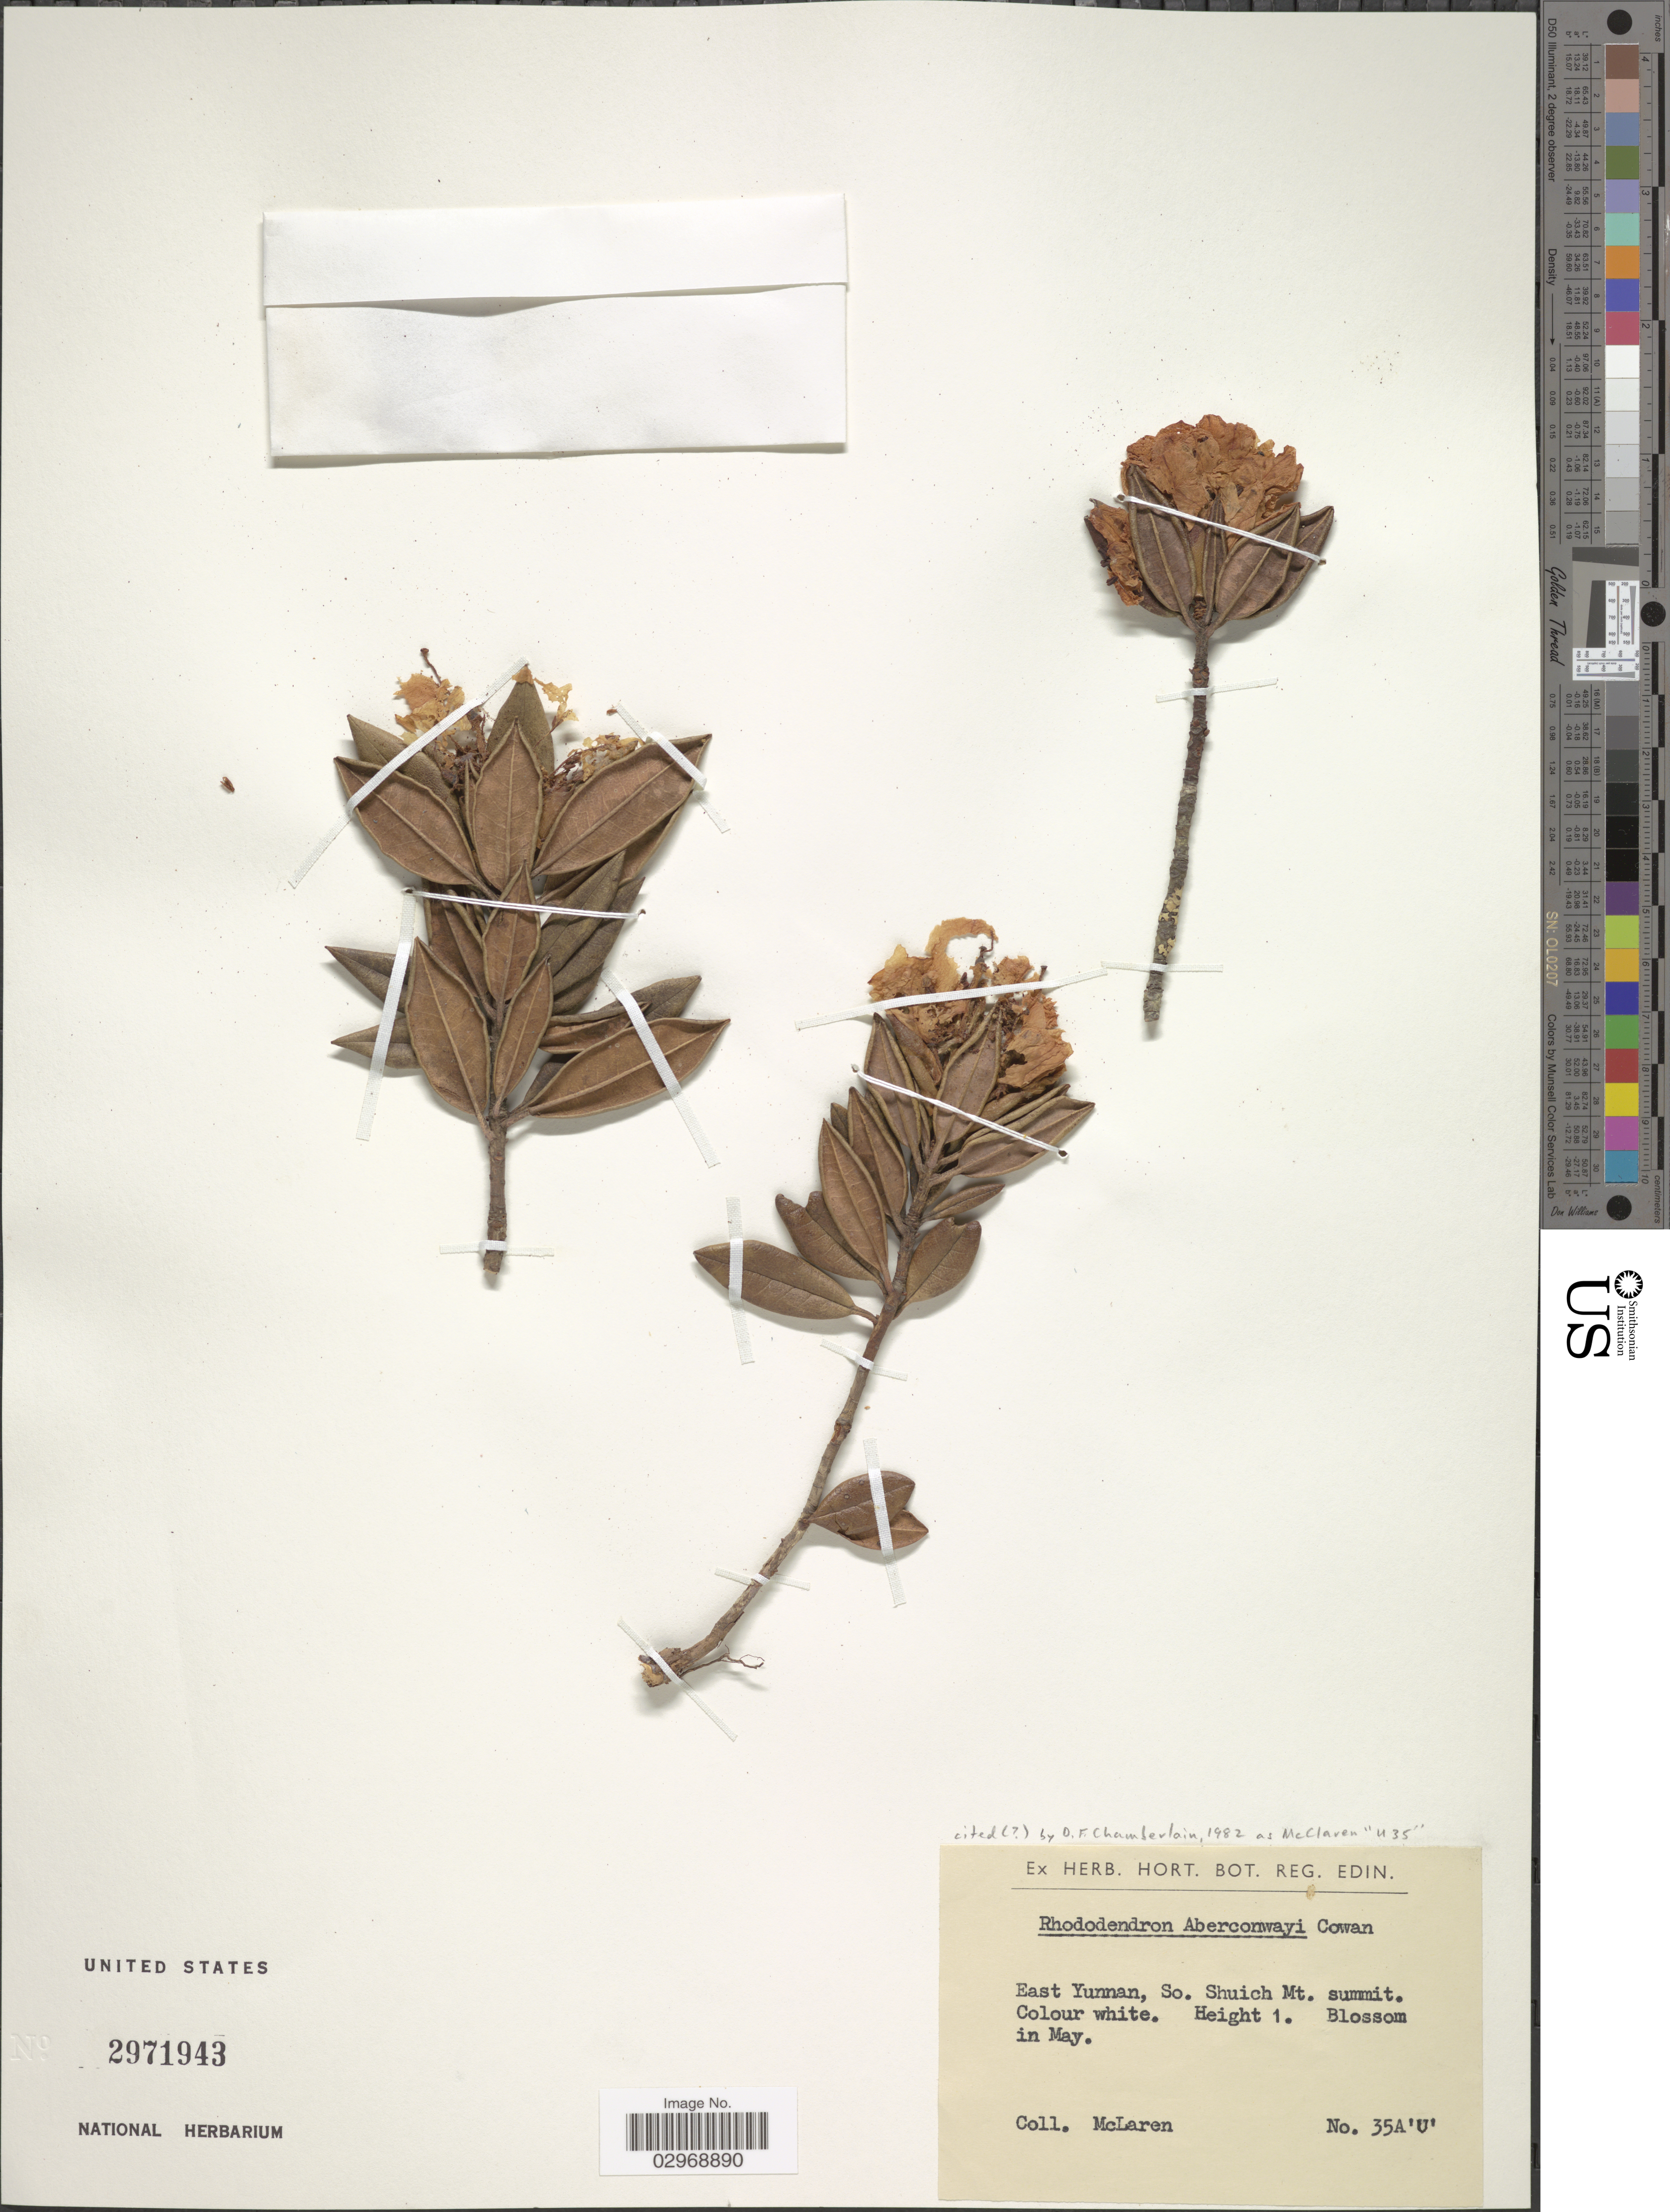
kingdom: Plantae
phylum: Tracheophyta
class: Magnoliopsida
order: Ericales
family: Ericaceae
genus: Rhododendron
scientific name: Rhododendron aberconwayi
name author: Cowan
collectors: McLaren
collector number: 35A'U'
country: China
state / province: Yunnan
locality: East Yunnan, So. Shuich Mt.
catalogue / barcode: US 2971943